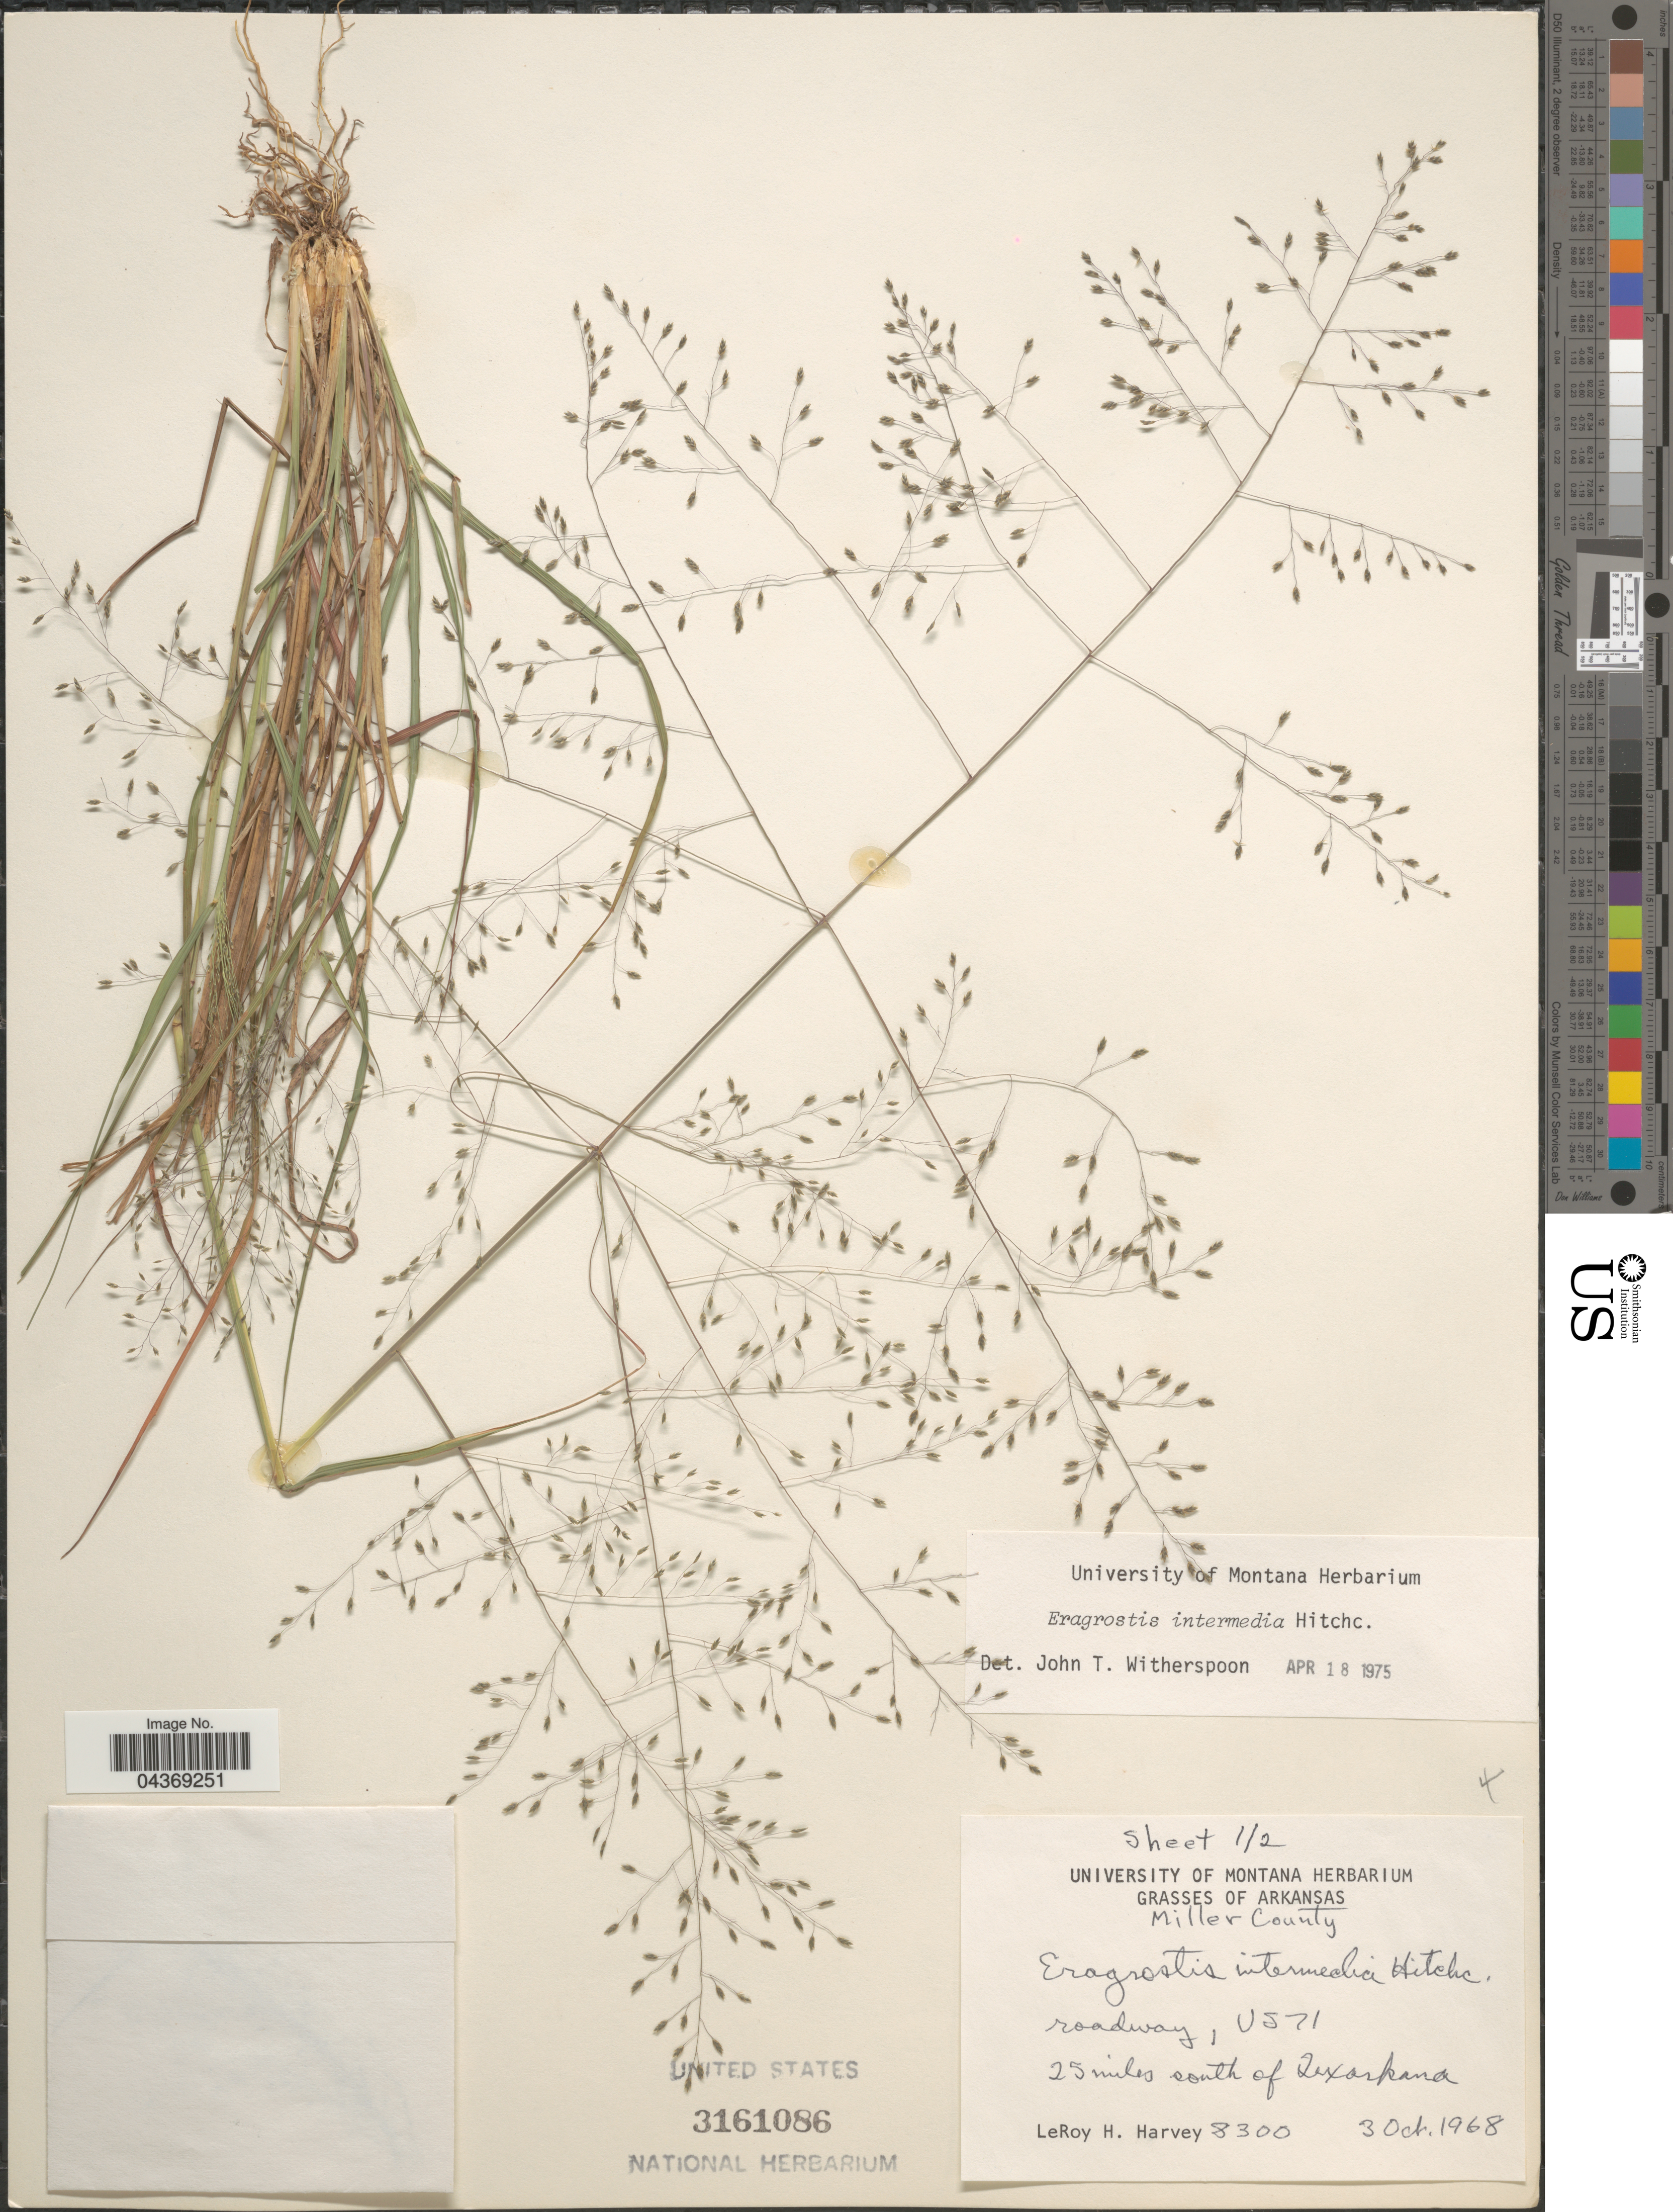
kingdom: Plantae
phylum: Tracheophyta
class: Liliopsida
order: Poales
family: Poaceae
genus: Eragrostis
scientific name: Eragrostis intermedia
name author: Hitchc.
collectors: L. H. Harvey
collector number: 8300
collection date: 1968-10-03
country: United States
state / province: Arkansas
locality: Miller County. Roadway, US 71. 25 miles south of Texarkana.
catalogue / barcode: US 3161086